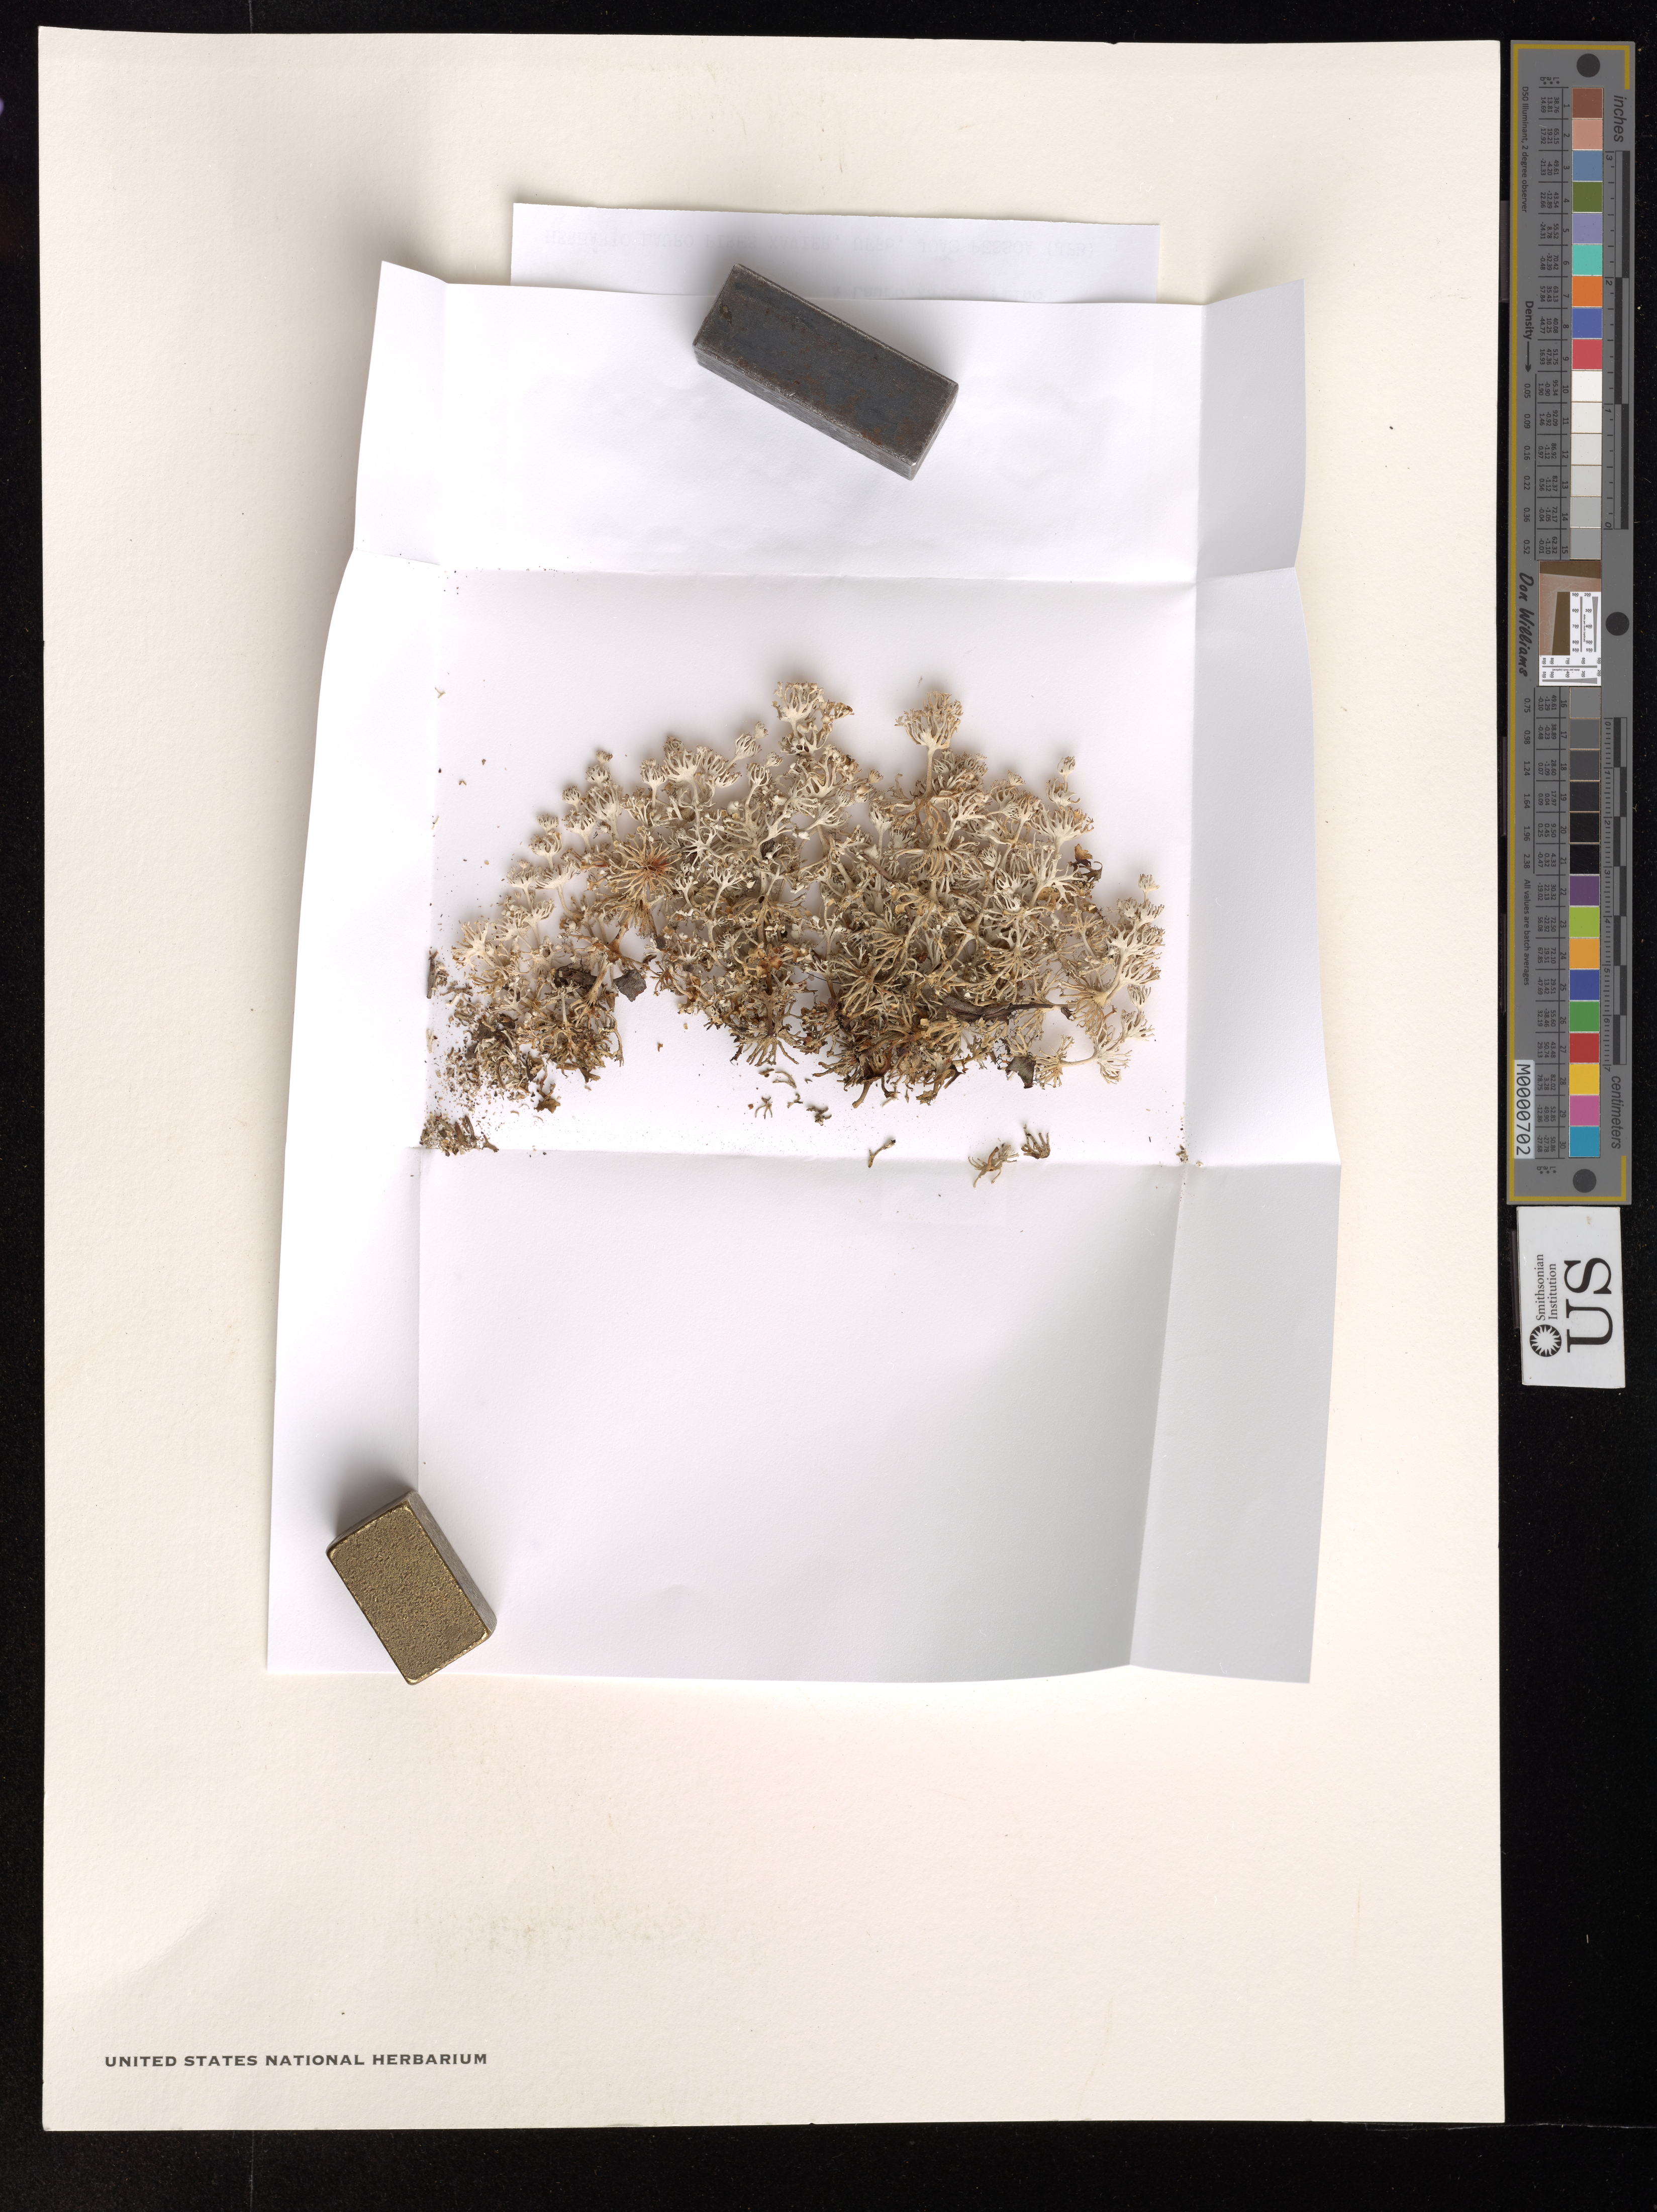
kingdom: Fungi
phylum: Ascomycota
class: Lecanoromycetes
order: Lecanorales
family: Cladoniaceae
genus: Cladonia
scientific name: Cladonia verticillaris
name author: (Raddi) Fr.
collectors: T. T. Ahti & L. Xavier Filho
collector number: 45686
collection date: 1987-01-09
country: Brazil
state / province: Paraíba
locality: Municipio Alhandra: by Highway BR-101 ca. 30 km S of João Pessoa.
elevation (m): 120